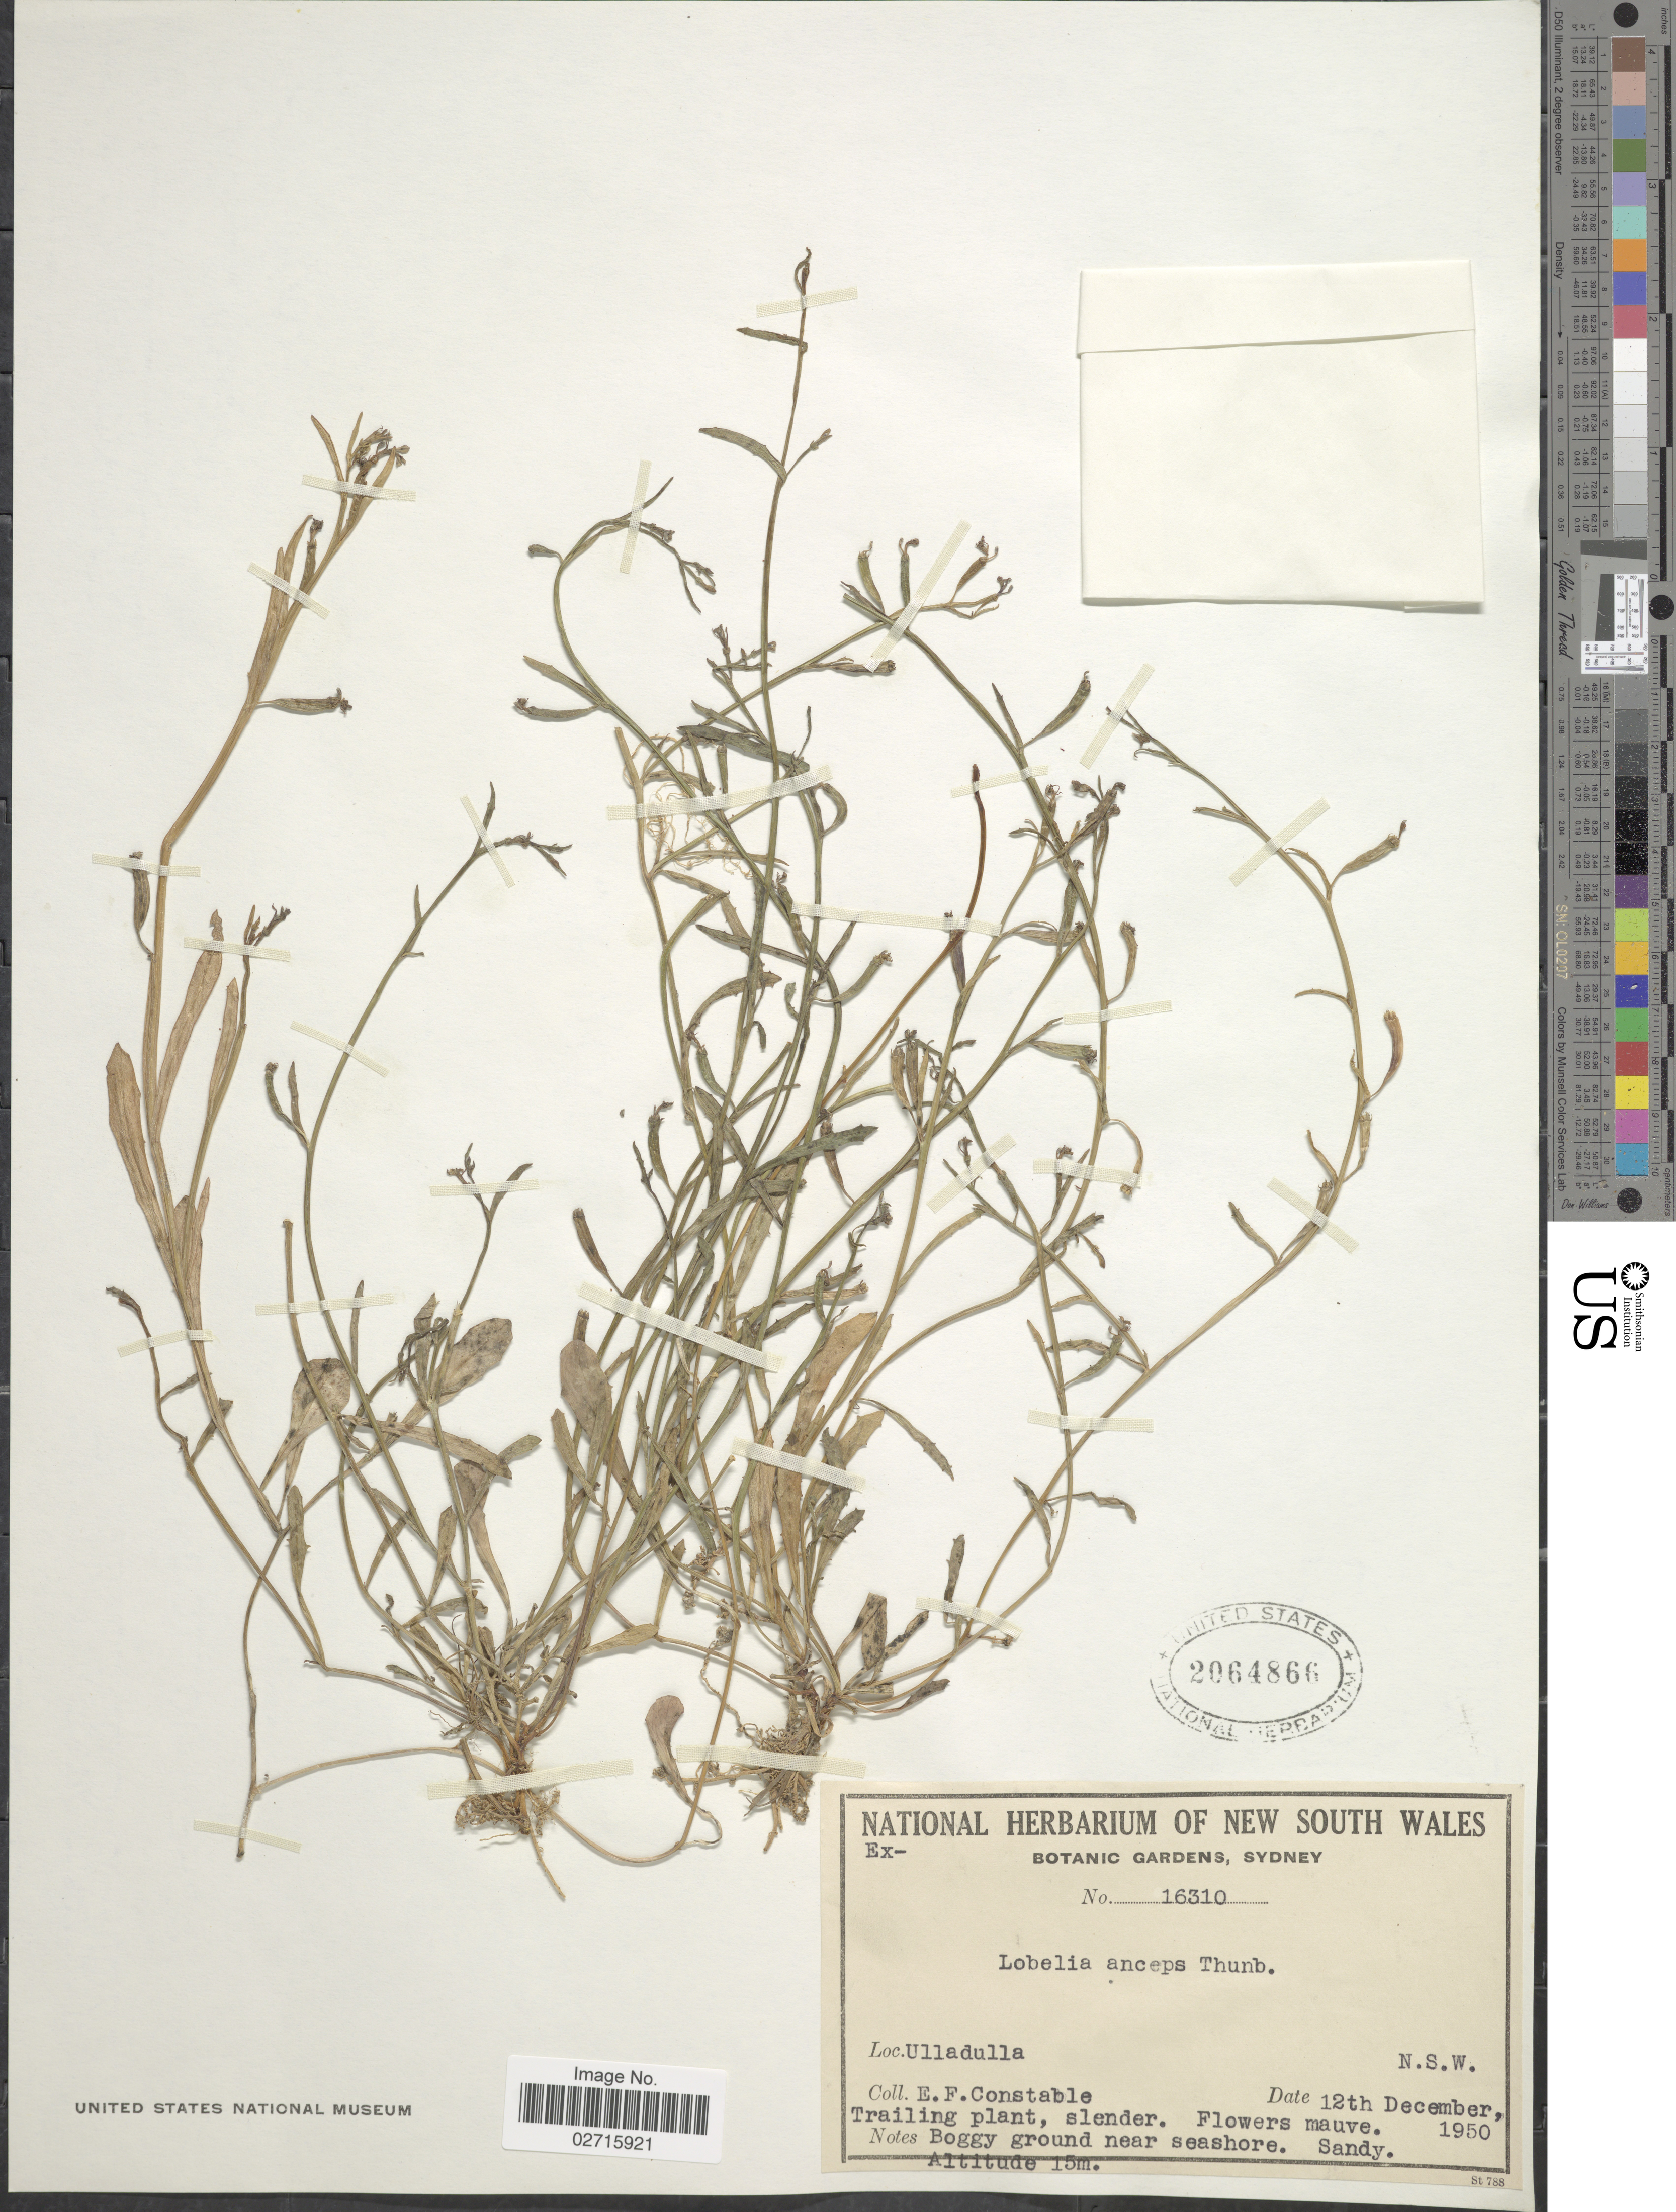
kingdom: Plantae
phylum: Tracheophyta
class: Magnoliopsida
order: Asterales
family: Campanulaceae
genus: Lobelia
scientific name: Lobelia anceps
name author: L. f.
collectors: E. F. Constable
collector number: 16310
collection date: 1950-12-12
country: Australia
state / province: New South Wales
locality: Ulladulla, boggy ground near seashore.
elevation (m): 15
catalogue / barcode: US 2064866